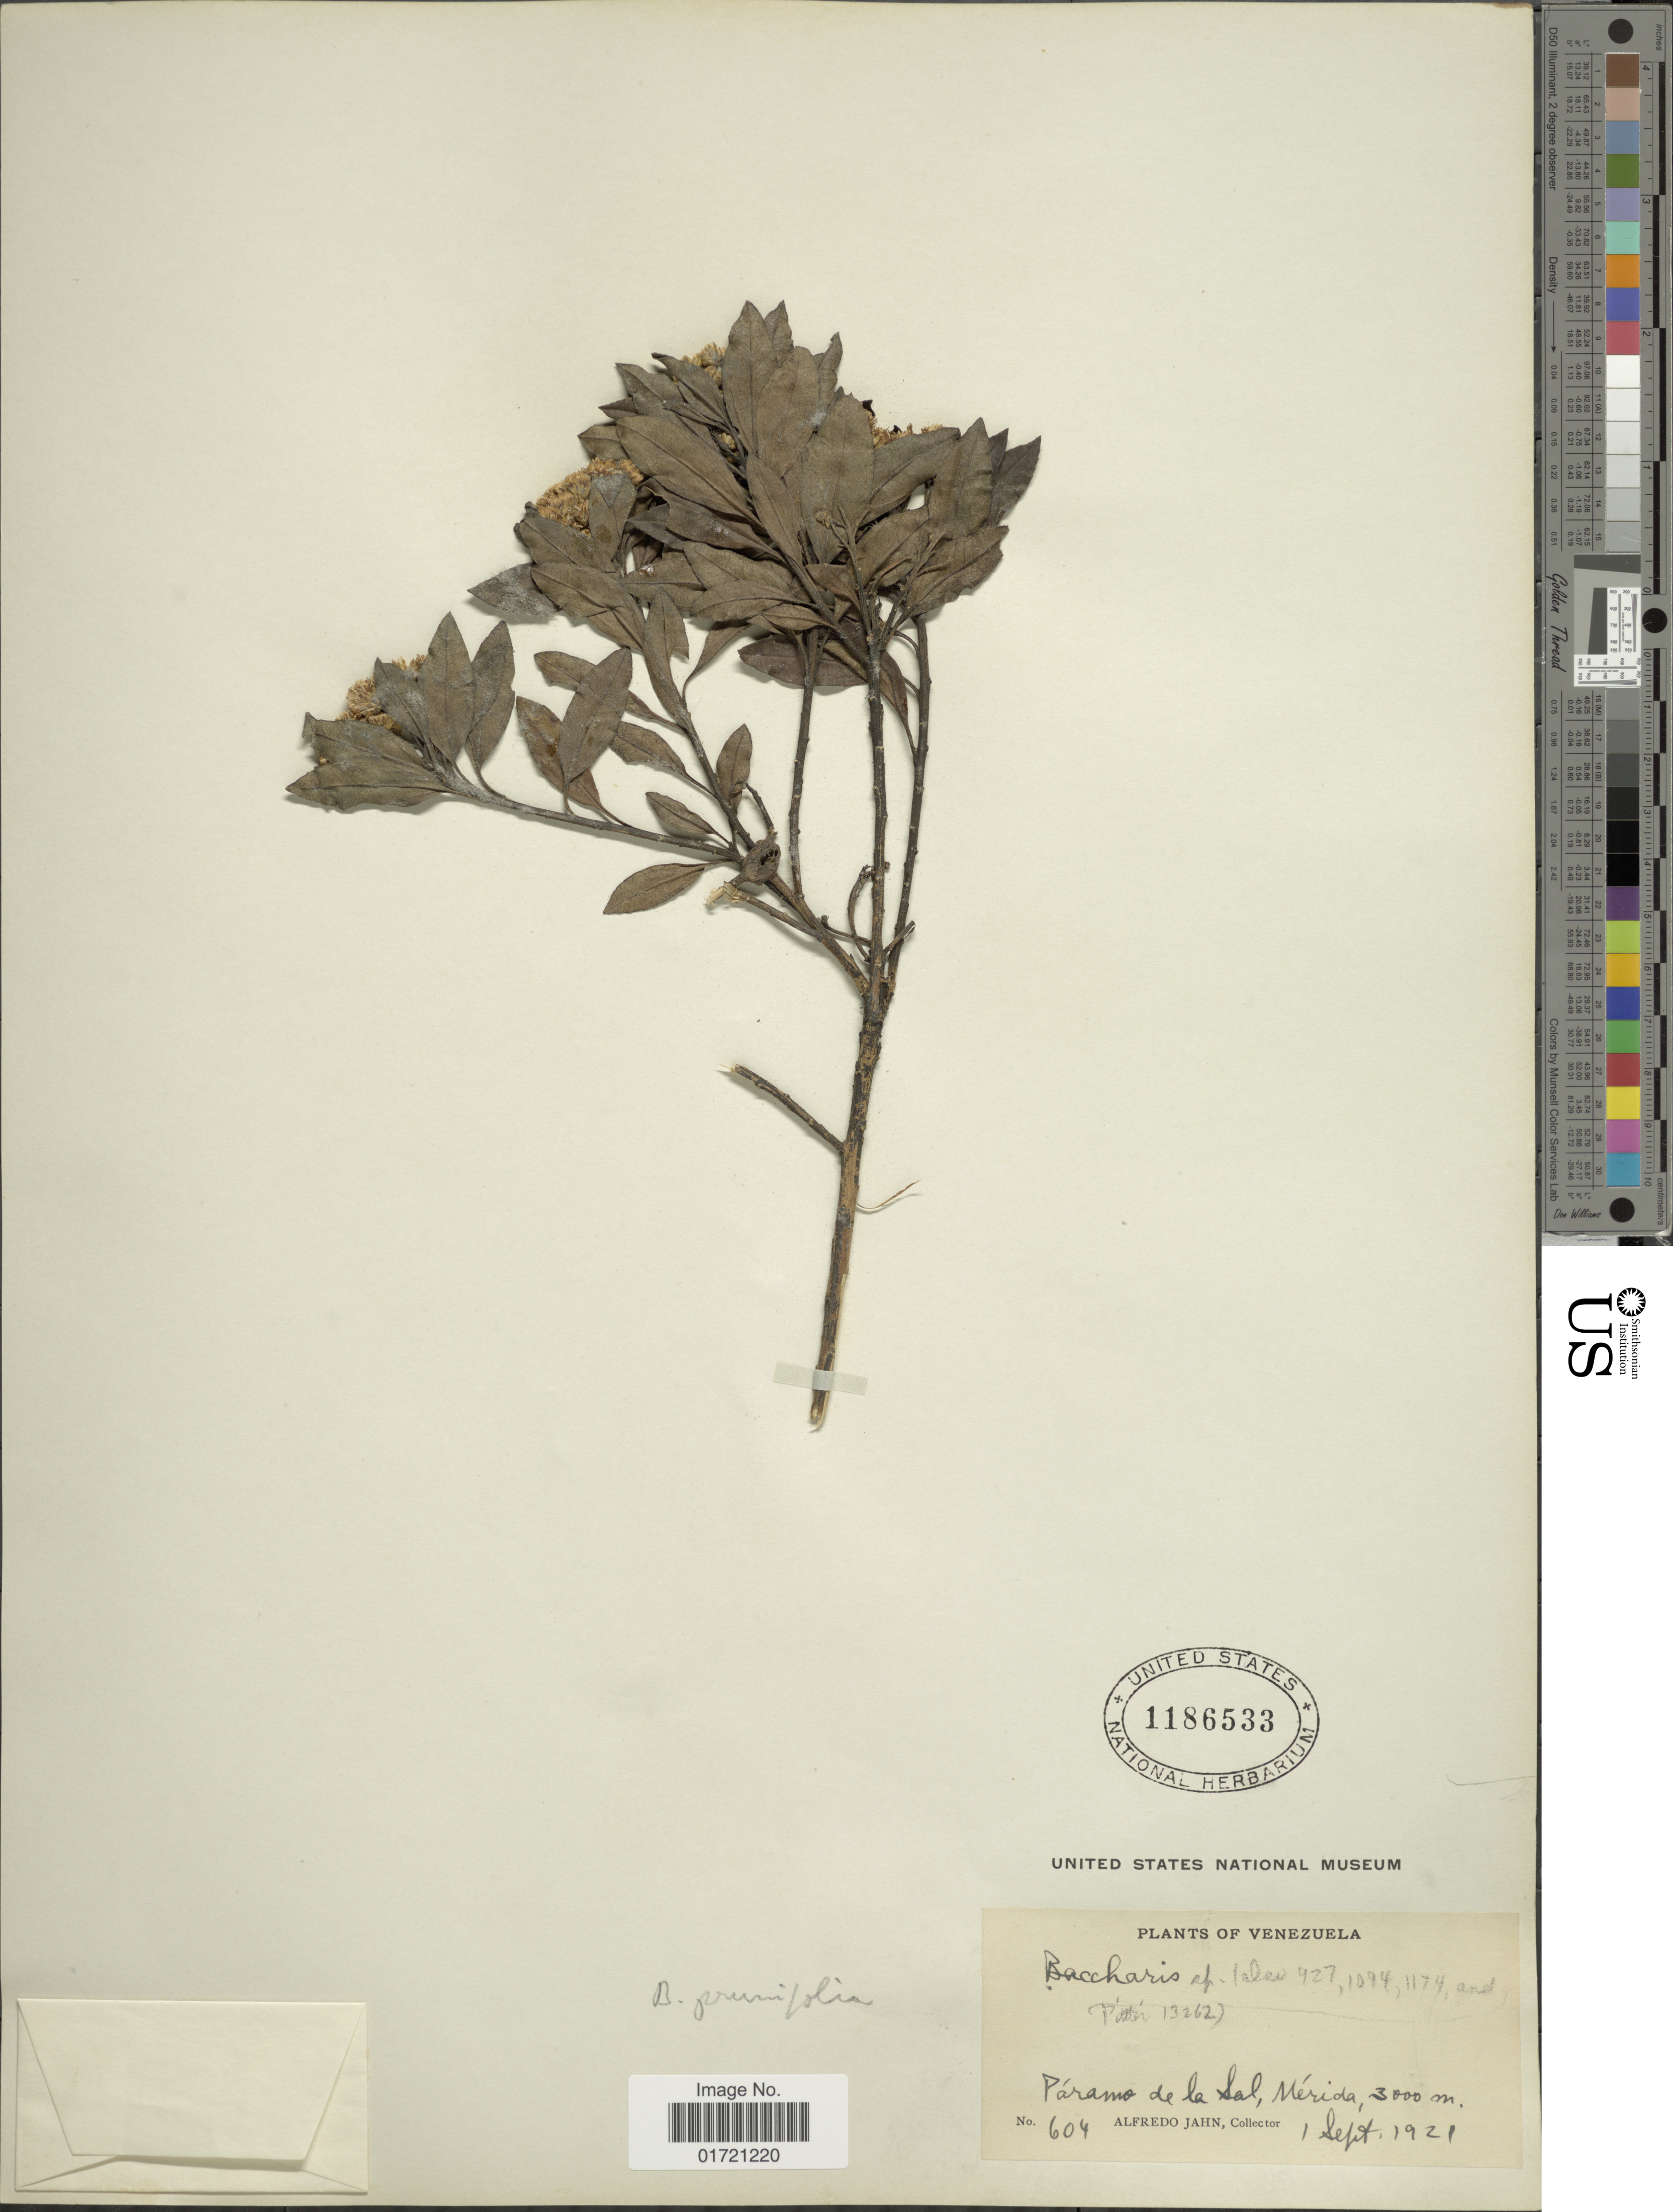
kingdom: Plantae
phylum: Tracheophyta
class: Magnoliopsida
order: Asterales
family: Asteraceae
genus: Baccharis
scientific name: Baccharis prunifolia var. subprunifolia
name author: Cuatrec.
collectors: A. Jahn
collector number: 604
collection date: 1921-09-01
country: Venezuela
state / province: Mérida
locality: Páramo de la Sal, Mérida.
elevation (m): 3000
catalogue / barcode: US 1186533